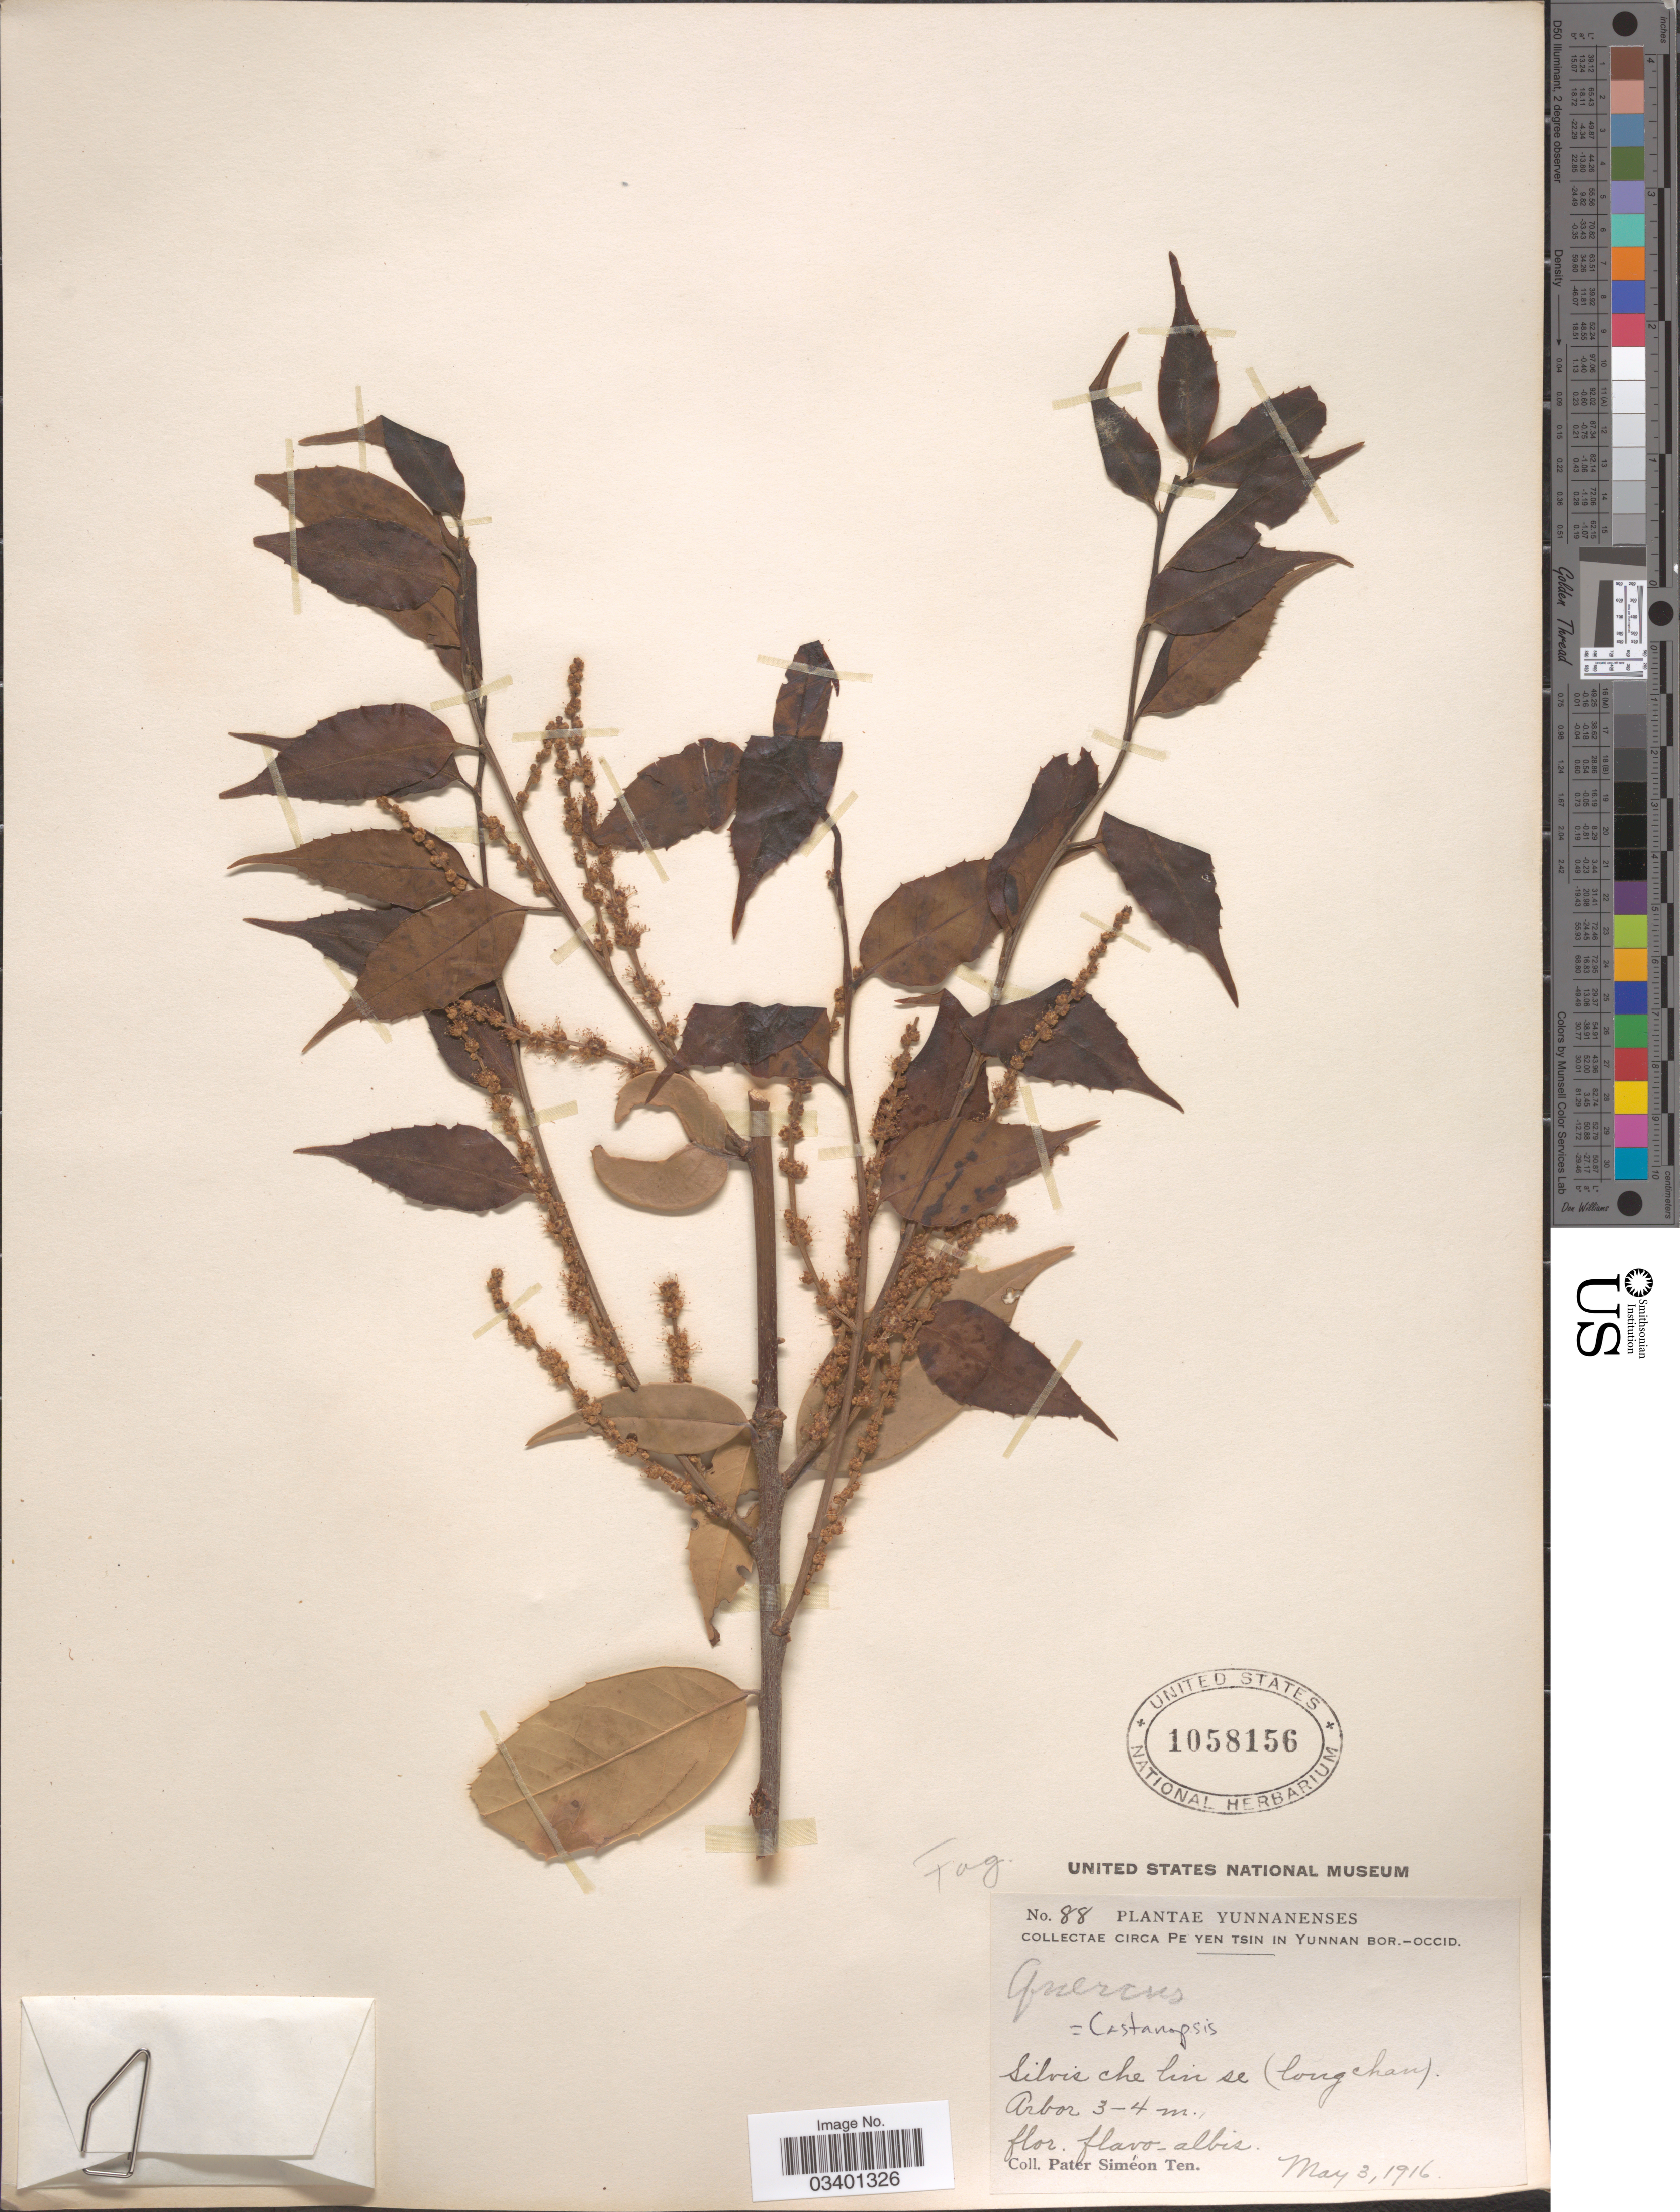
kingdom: Plantae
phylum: Tracheophyta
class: Magnoliopsida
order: Fagales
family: Fagaceae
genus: Castanopsis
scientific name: Castanopsis sp.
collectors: P. S. Ten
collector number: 88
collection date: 1916-05-03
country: China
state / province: Yunnan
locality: Circa Pe Yen Tsin in Yunnan Bor.-Occid. Silvis che lin se (long chan).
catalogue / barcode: US 1058156